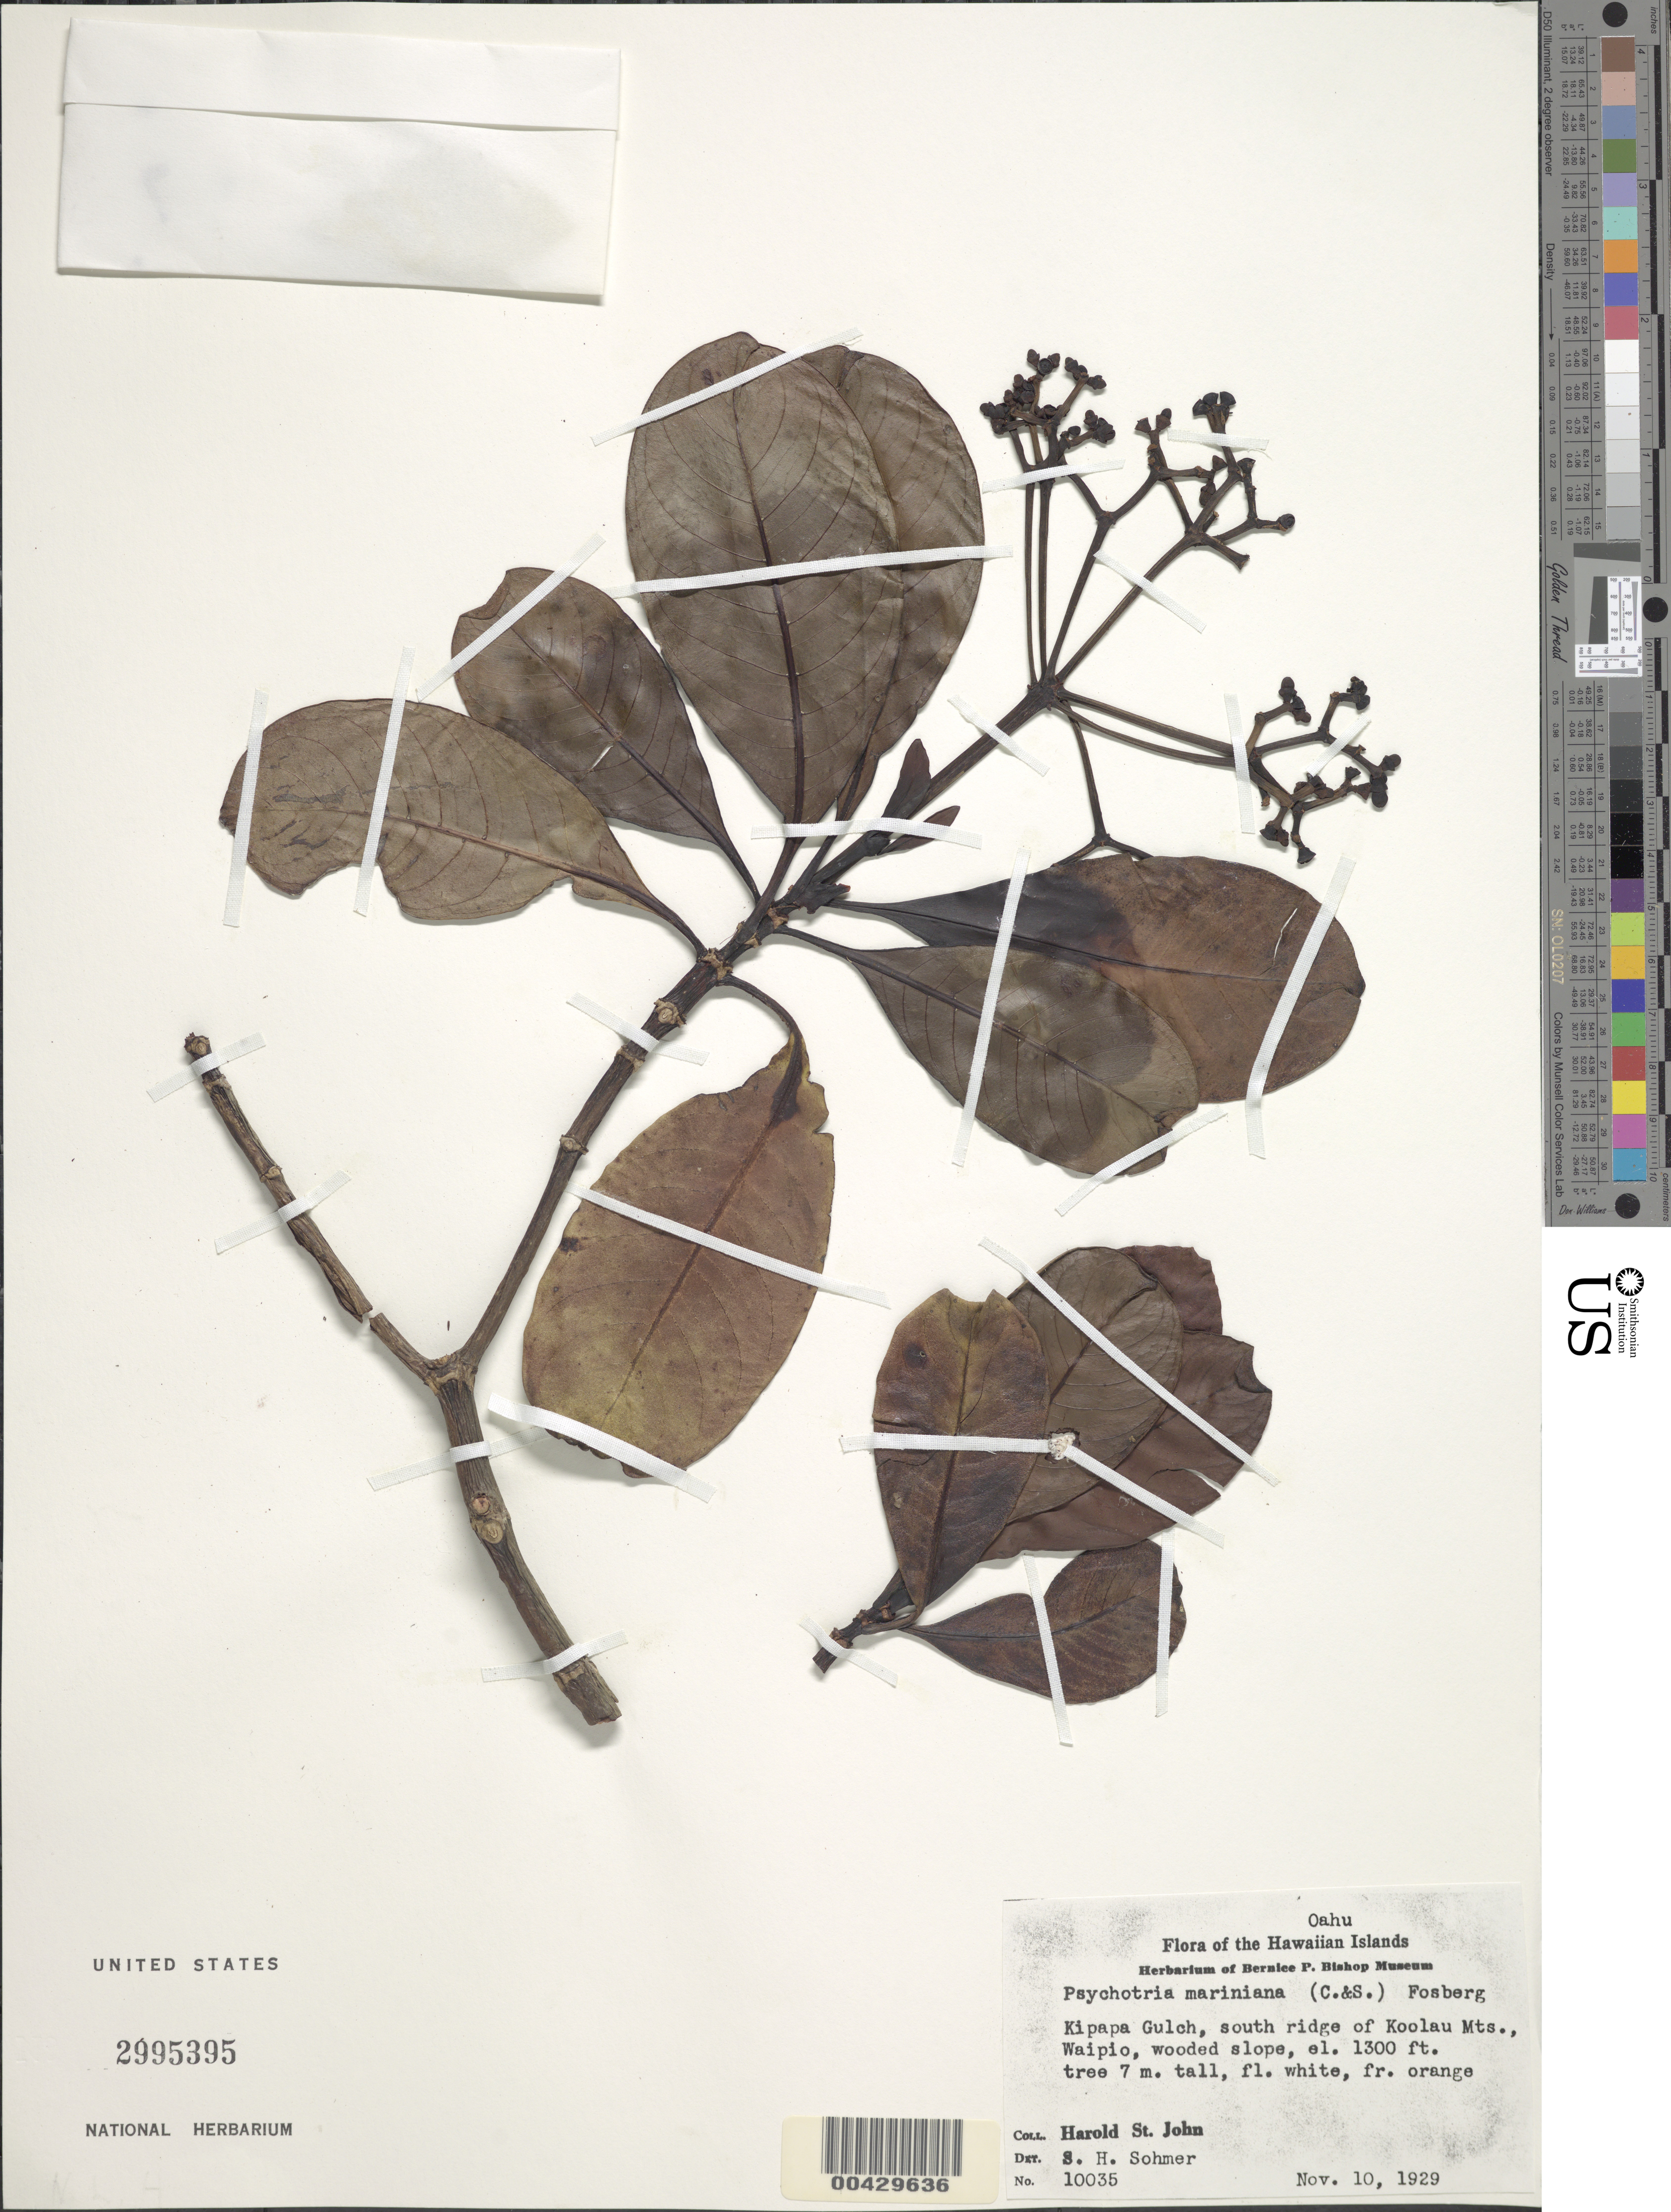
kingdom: Plantae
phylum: Tracheophyta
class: Magnoliopsida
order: Gentianales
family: Rubiaceae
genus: Psychotria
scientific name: Psychotria mariniana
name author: (Cham. & Schltdl.) Fosberg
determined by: Sohmer, S. H.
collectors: H. St. John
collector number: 10036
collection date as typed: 10 Nov 1929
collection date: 1929-11-10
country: United States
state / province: Hawaii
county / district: Honolulu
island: Oahu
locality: Kipapa Gulch, south ridge of Koolau Mts., Waipio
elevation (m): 396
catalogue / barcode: US 2995395